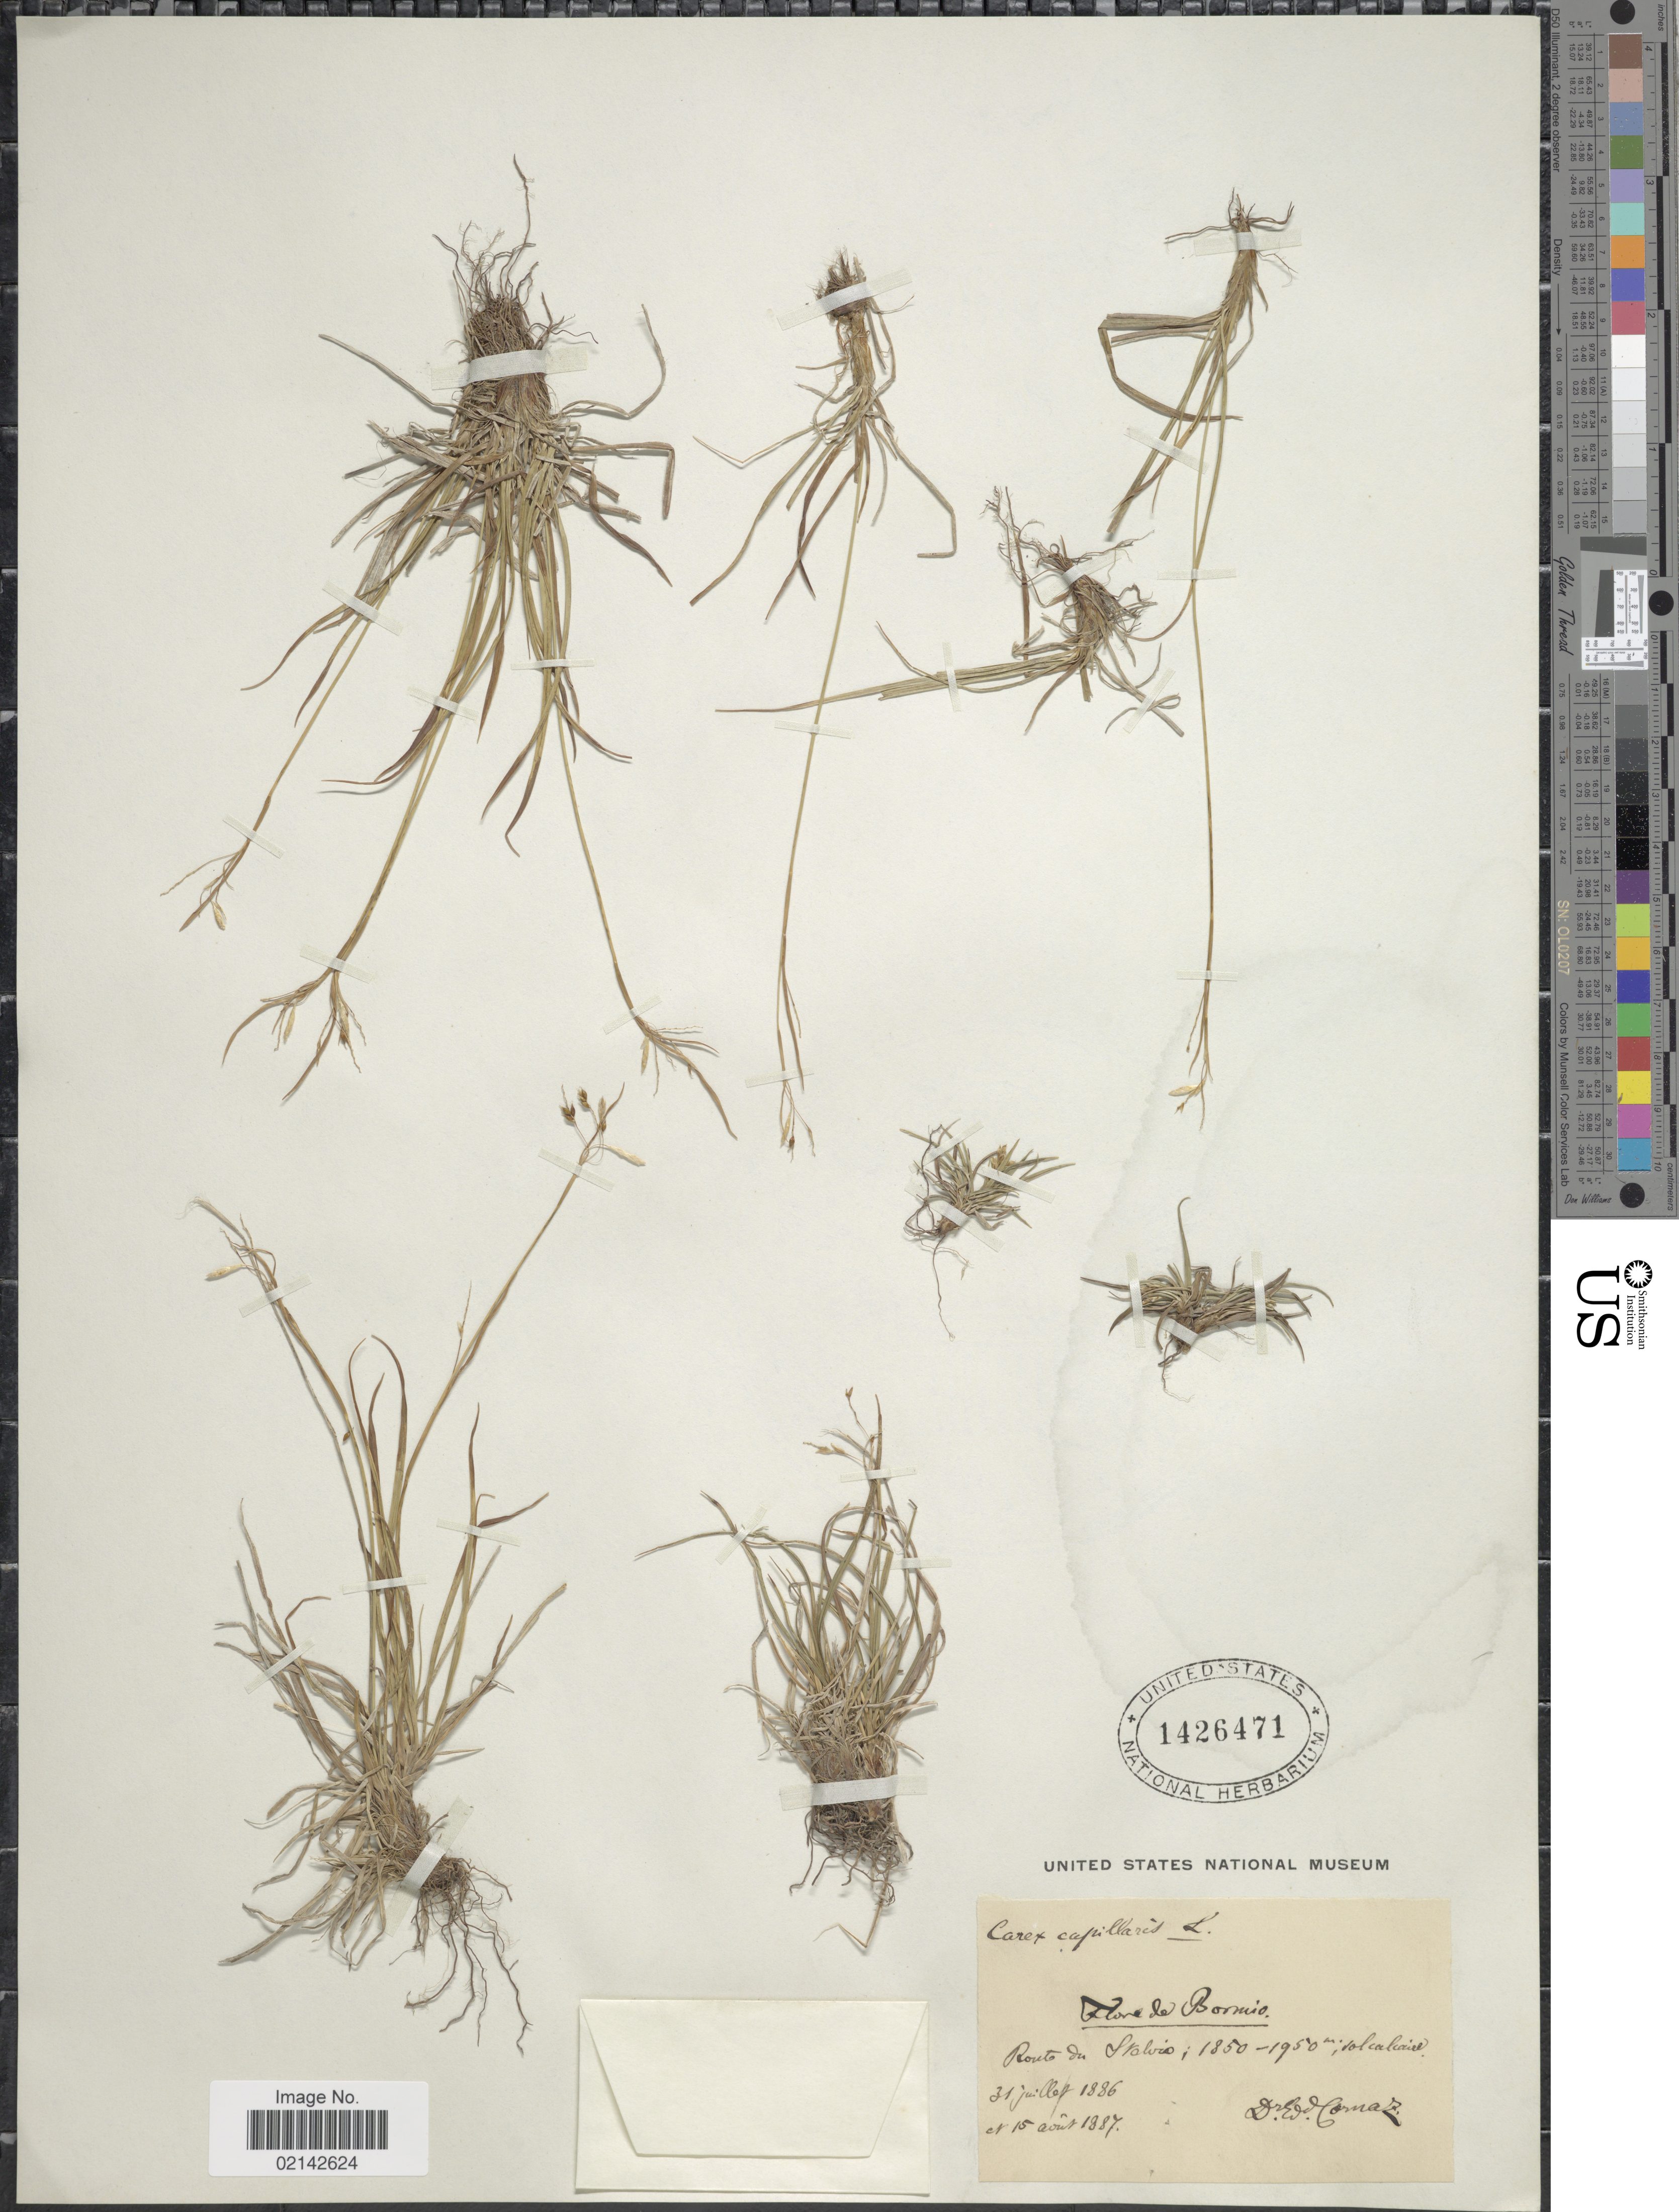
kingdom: Plantae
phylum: Tracheophyta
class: Liliopsida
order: Poales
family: Cyperaceae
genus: Carex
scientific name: Carex capillaris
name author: L.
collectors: Cornaz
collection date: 1886-07-31/1887-08-15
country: Italy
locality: Bormio [interpreted], Route du Stalvis [interpreted]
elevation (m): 1850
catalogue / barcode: US 1426471